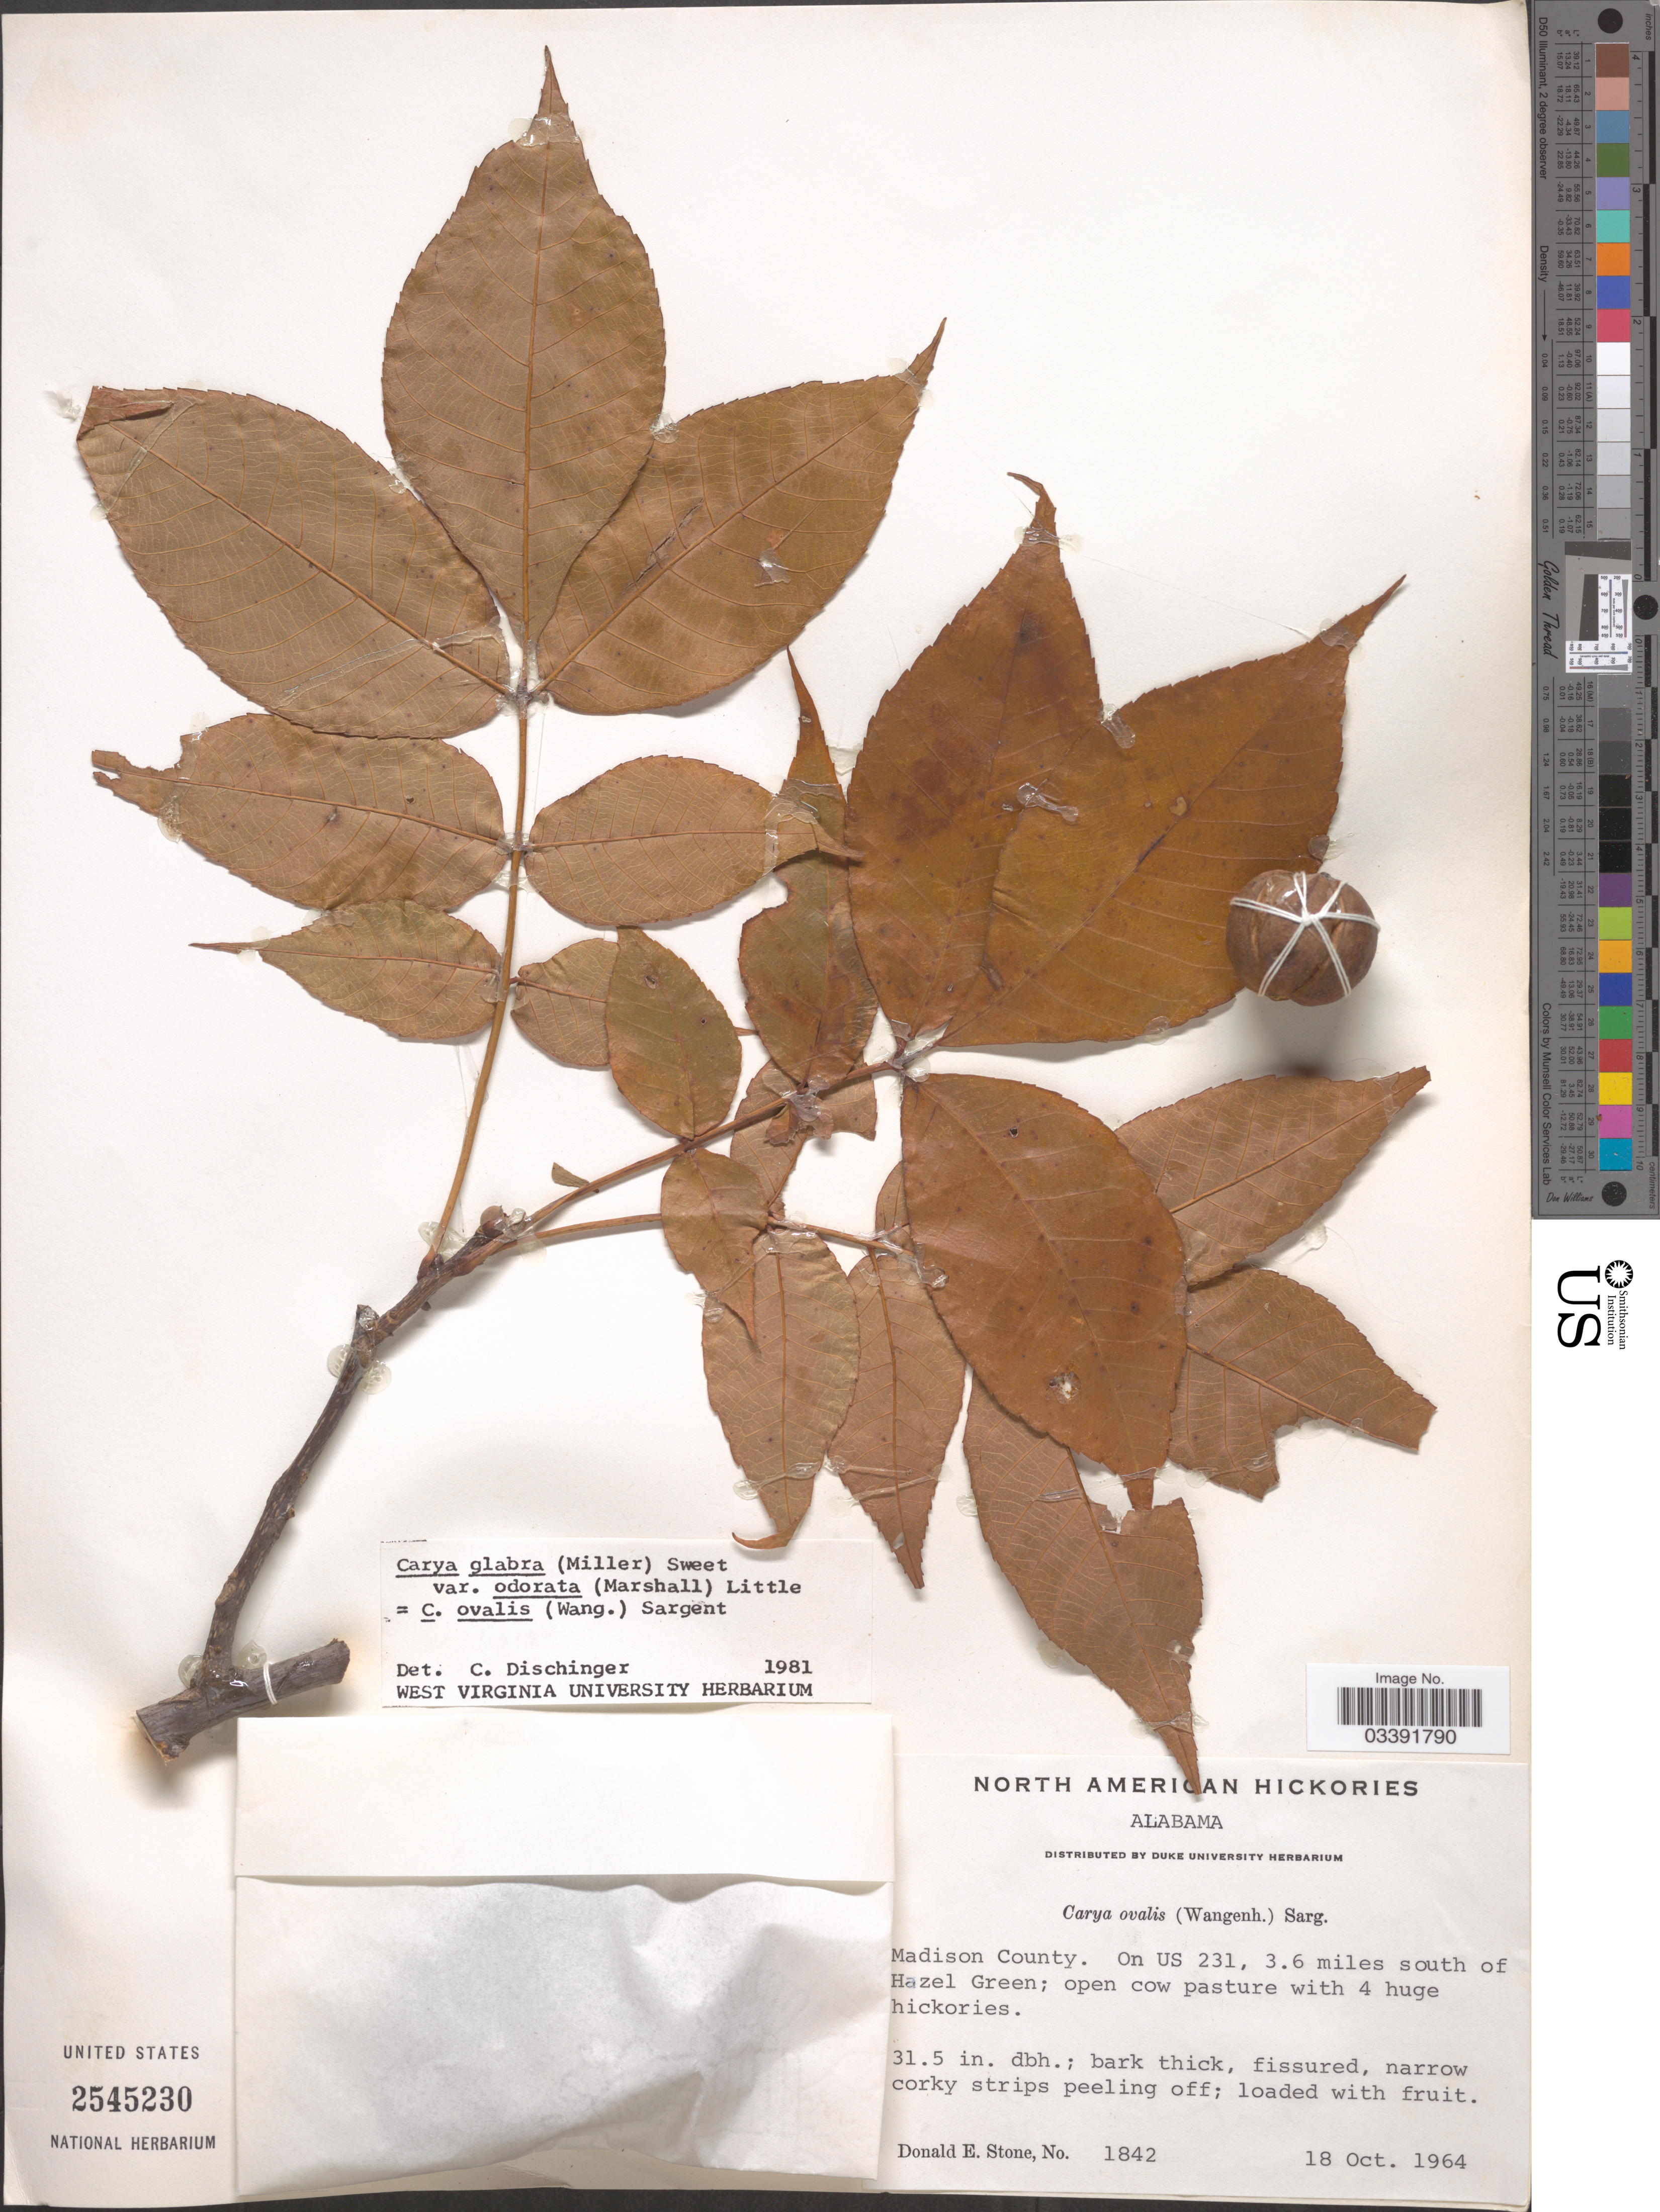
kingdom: Plantae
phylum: Tracheophyta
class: Magnoliopsida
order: Fagales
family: Juglandaceae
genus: Carya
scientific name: Carya glabra var. odorata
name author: (Marshall) Little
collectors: D. Stone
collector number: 1842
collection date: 1964-10-18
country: United States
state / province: Alabama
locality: Madison County. On US 231, 3.6 miles south of Hazel Green.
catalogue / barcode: US 2545230